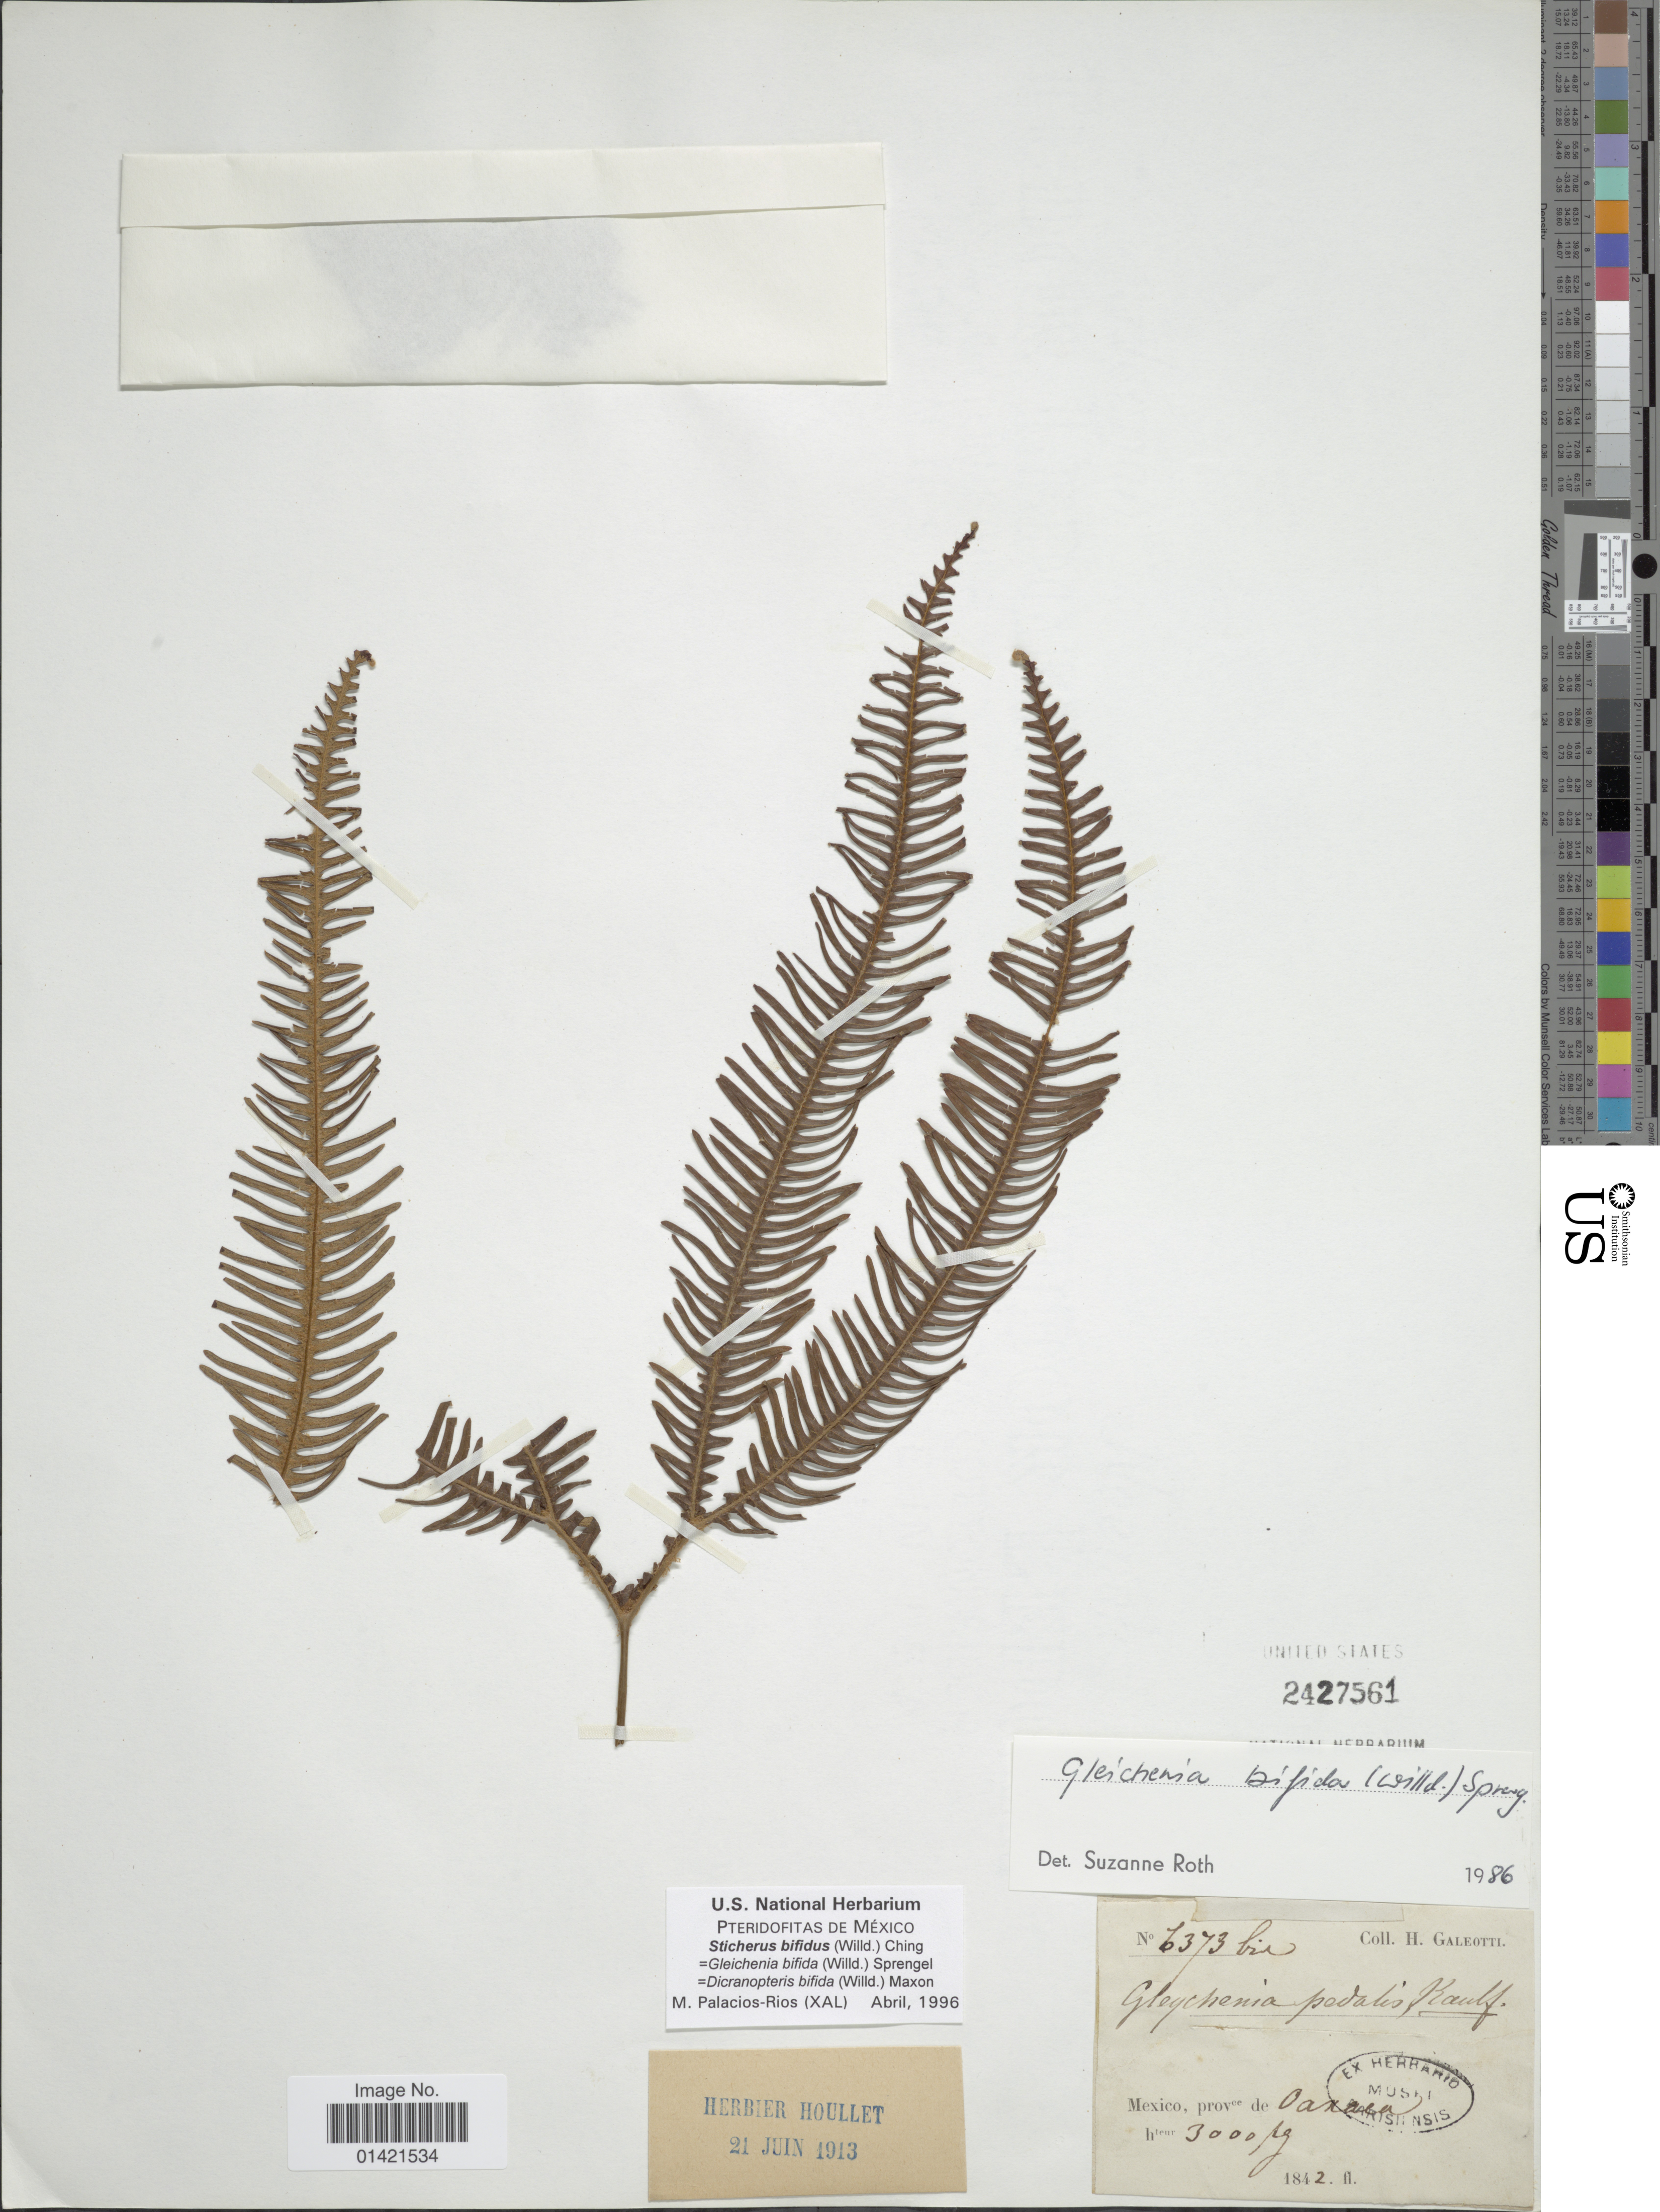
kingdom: Plantae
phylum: Tracheophyta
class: Polypodiopsida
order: Gleicheniales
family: Gleicheniaceae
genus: Sticherus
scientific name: Sticherus bifidus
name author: (Willd.) Ching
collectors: H. G. Galeotti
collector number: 6373bis*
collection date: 1842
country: Mexico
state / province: Oaxaca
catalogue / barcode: US 2427561